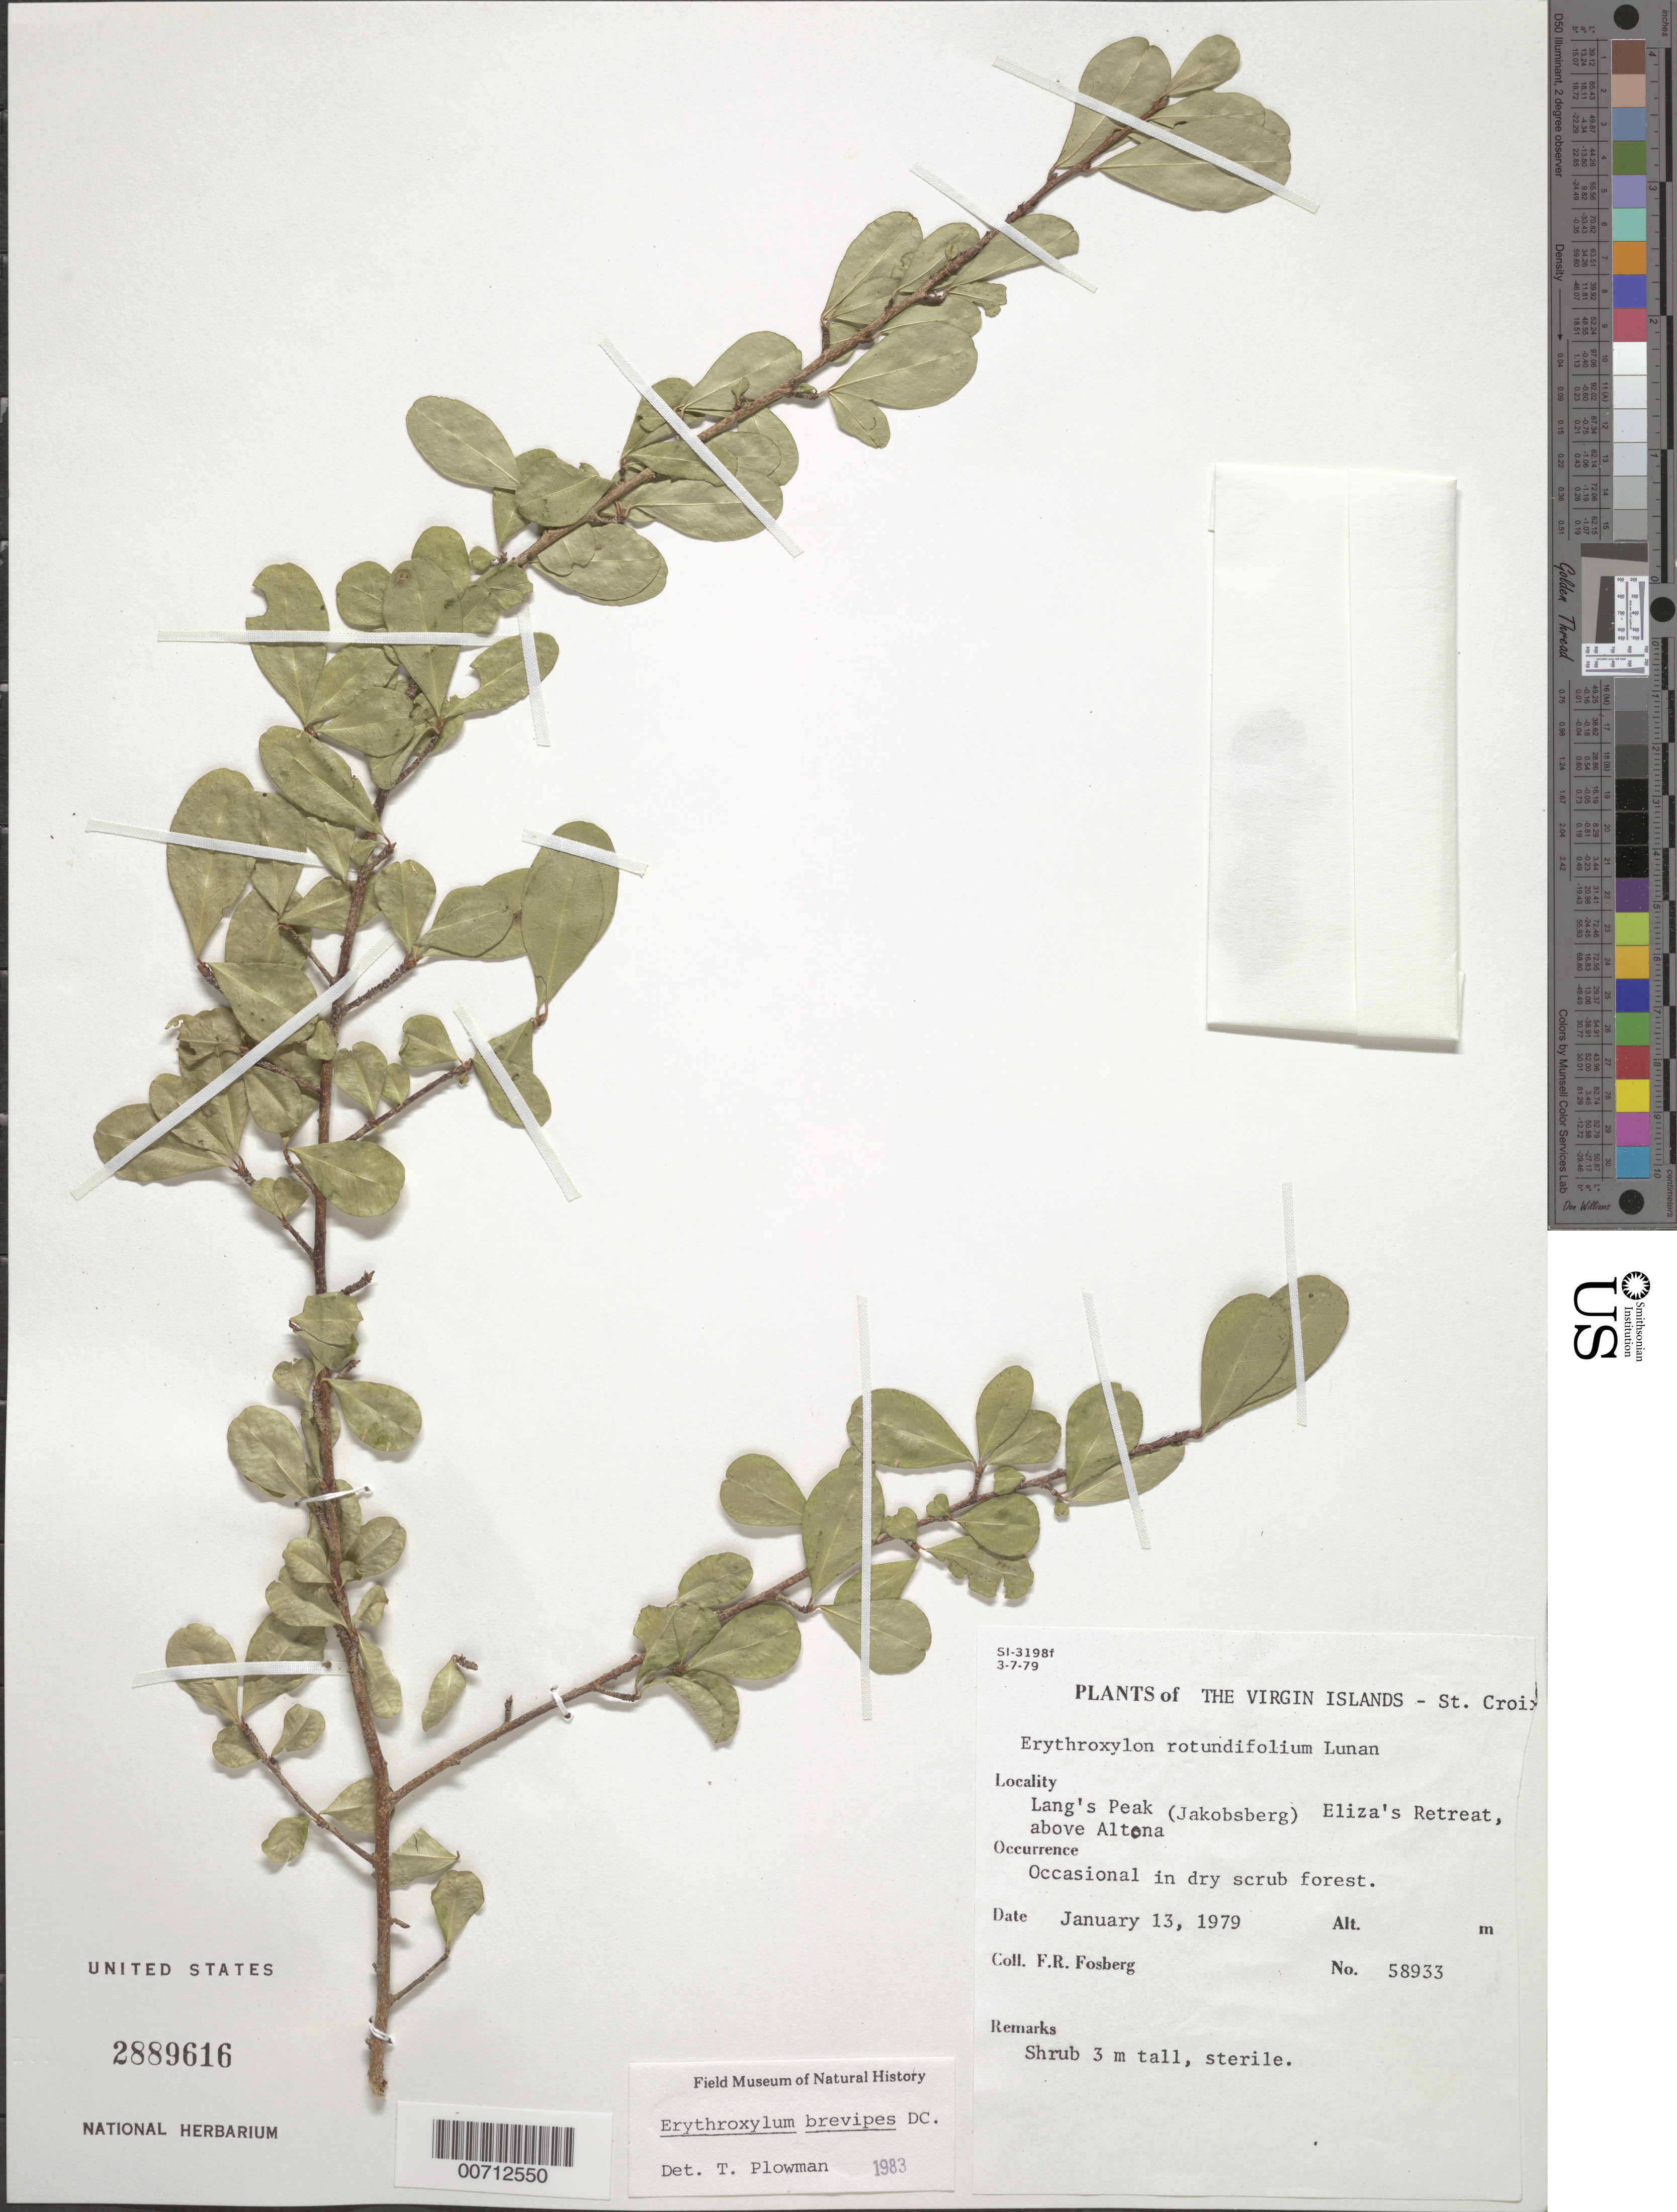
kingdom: Plantae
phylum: Tracheophyta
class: Magnoliopsida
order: Malpighiales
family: Erythroxylaceae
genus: Erythroxylum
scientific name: Erythroxylum brevipes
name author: DC.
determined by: Plowman, Timothy C.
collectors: F. R. Fosberg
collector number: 58933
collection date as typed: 13 Jan 1979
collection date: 1979-01-13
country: U.S. Virgin Islands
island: St. Croix Island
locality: Lang's Peak (Jakobsberg) Eliza's Retreat, above Altona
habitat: In dry scrub forest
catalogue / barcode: US 2889616